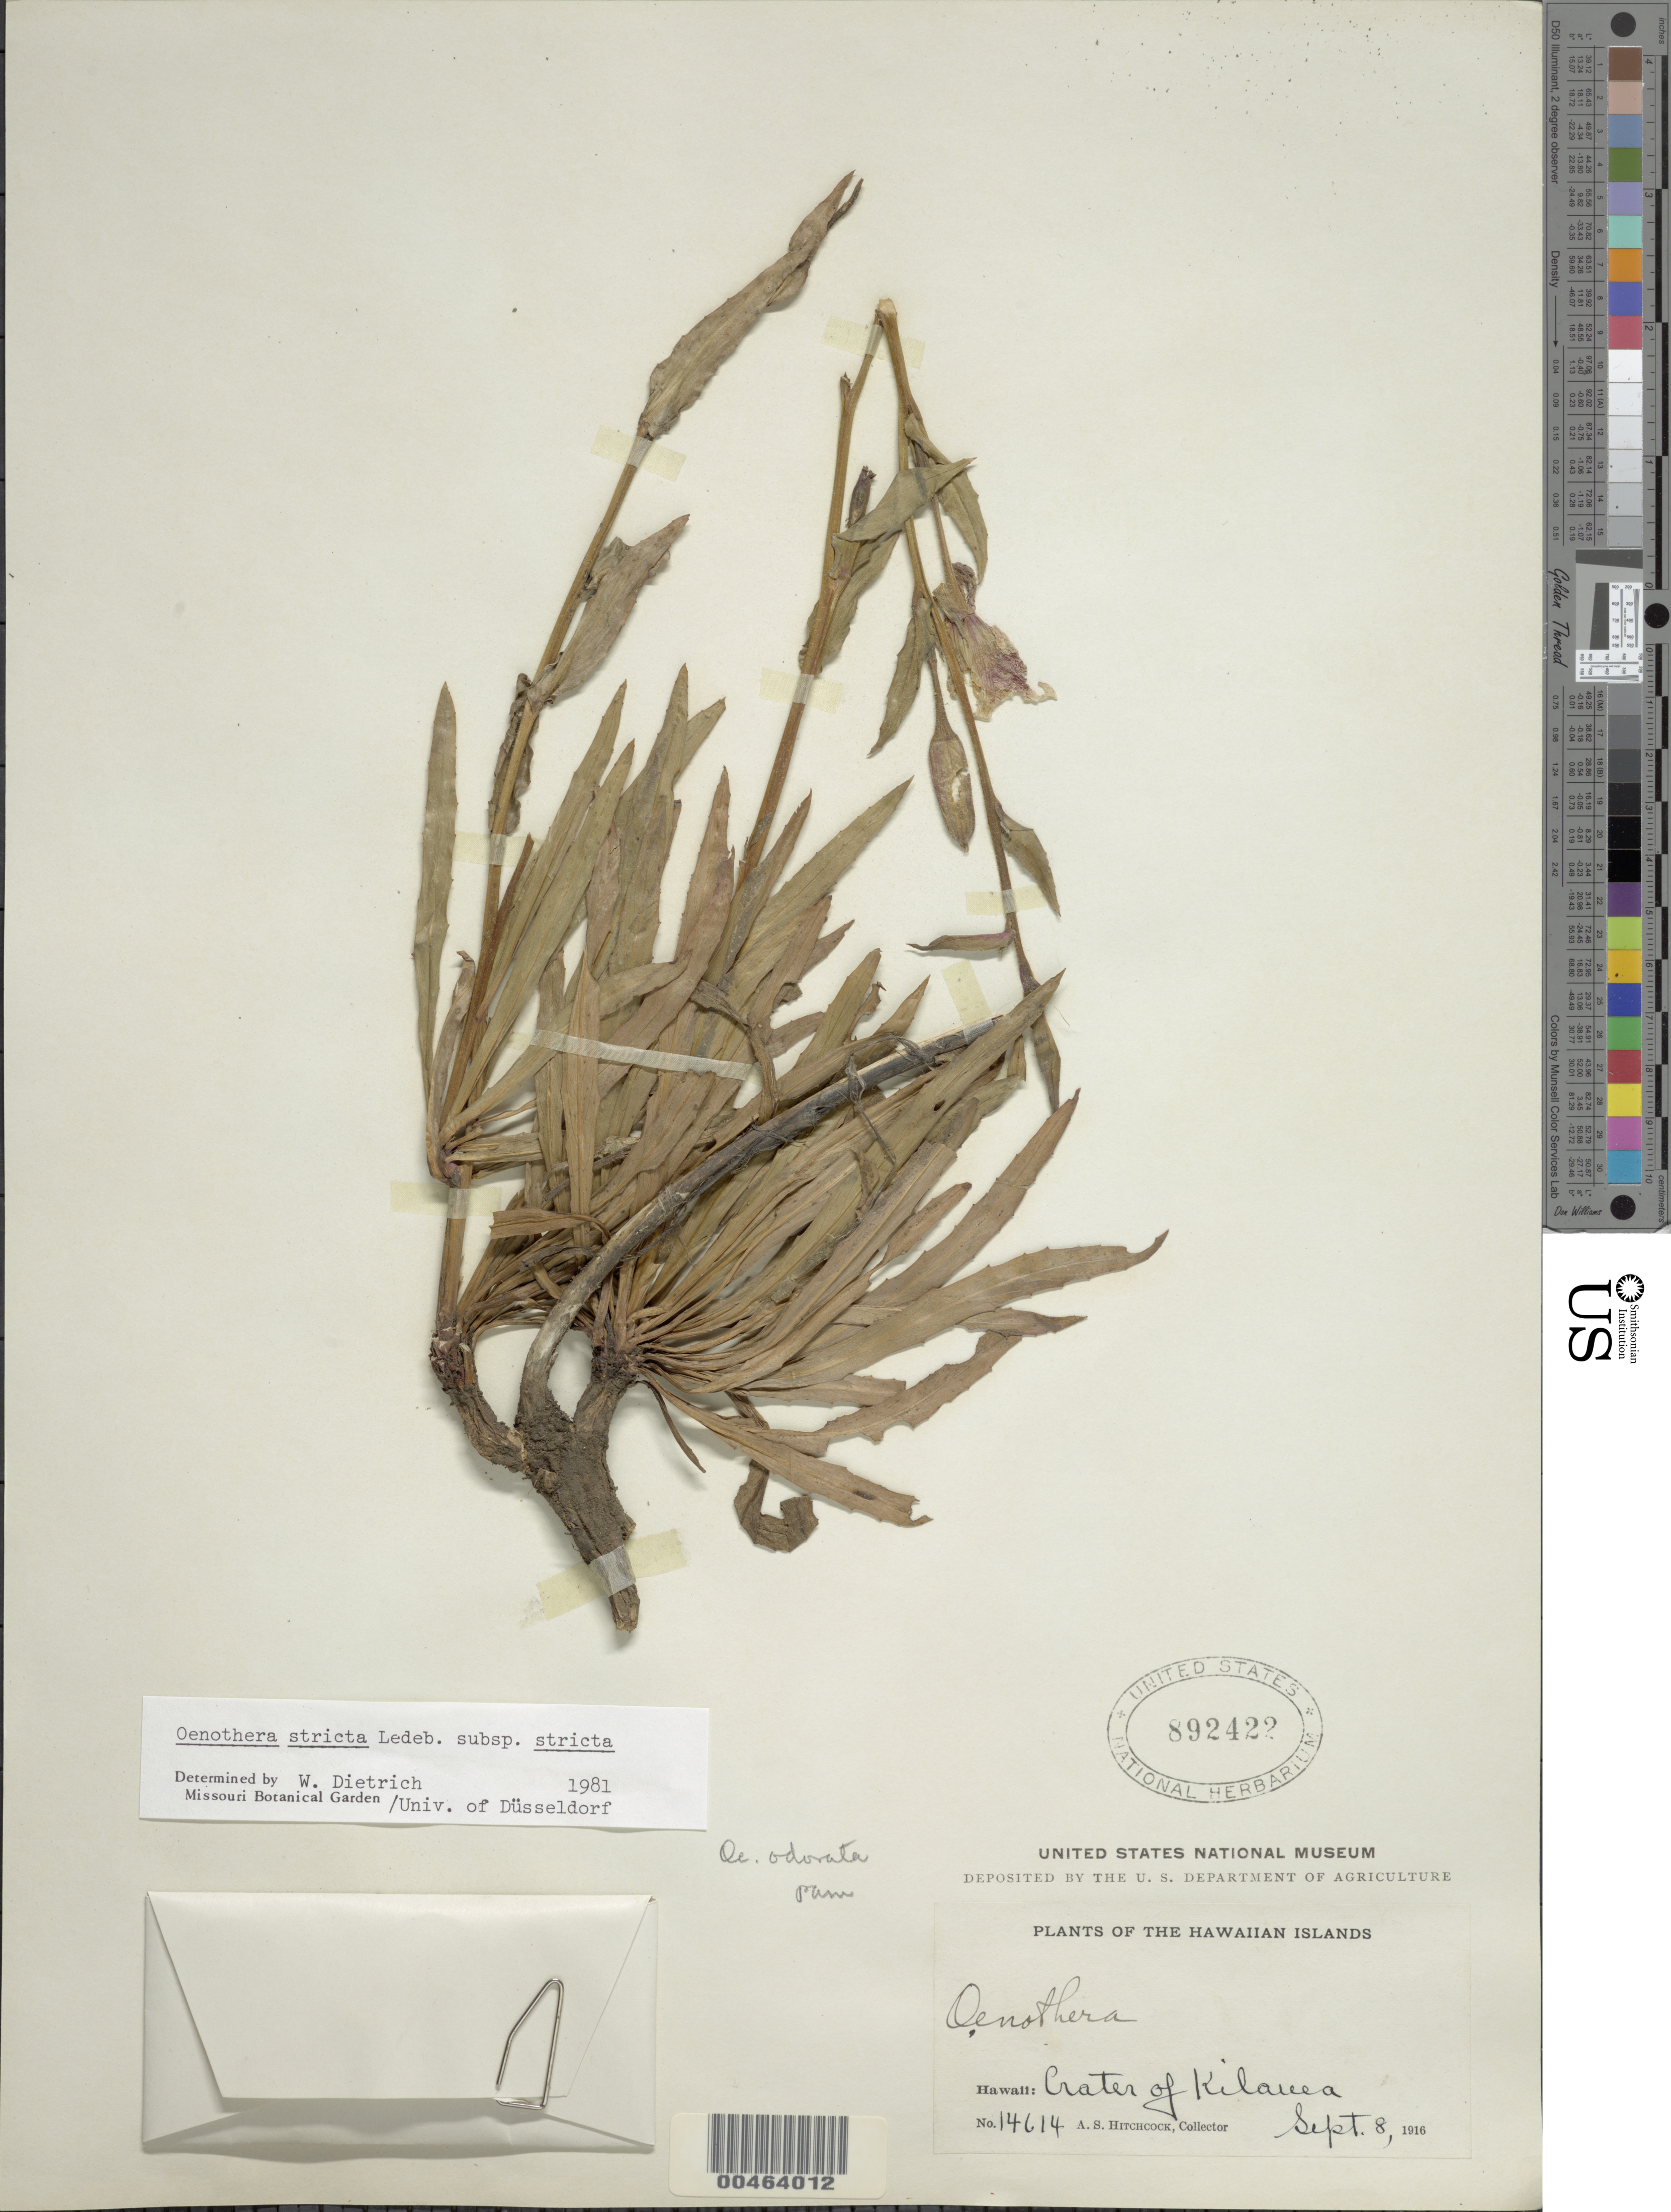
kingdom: Plantae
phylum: Tracheophyta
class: Magnoliopsida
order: Myrtales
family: Onagraceae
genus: Oenothera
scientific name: Oenothera stricta subsp. stricta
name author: Ledeb. ex Link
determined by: Dietrich, W.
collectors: A. S. Hitchcock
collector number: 14614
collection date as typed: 8 Sep 1916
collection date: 1916-09-08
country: United States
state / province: Hawaii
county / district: Hawaii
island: Hawaii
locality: Crater of Kliauea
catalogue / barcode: US 892422